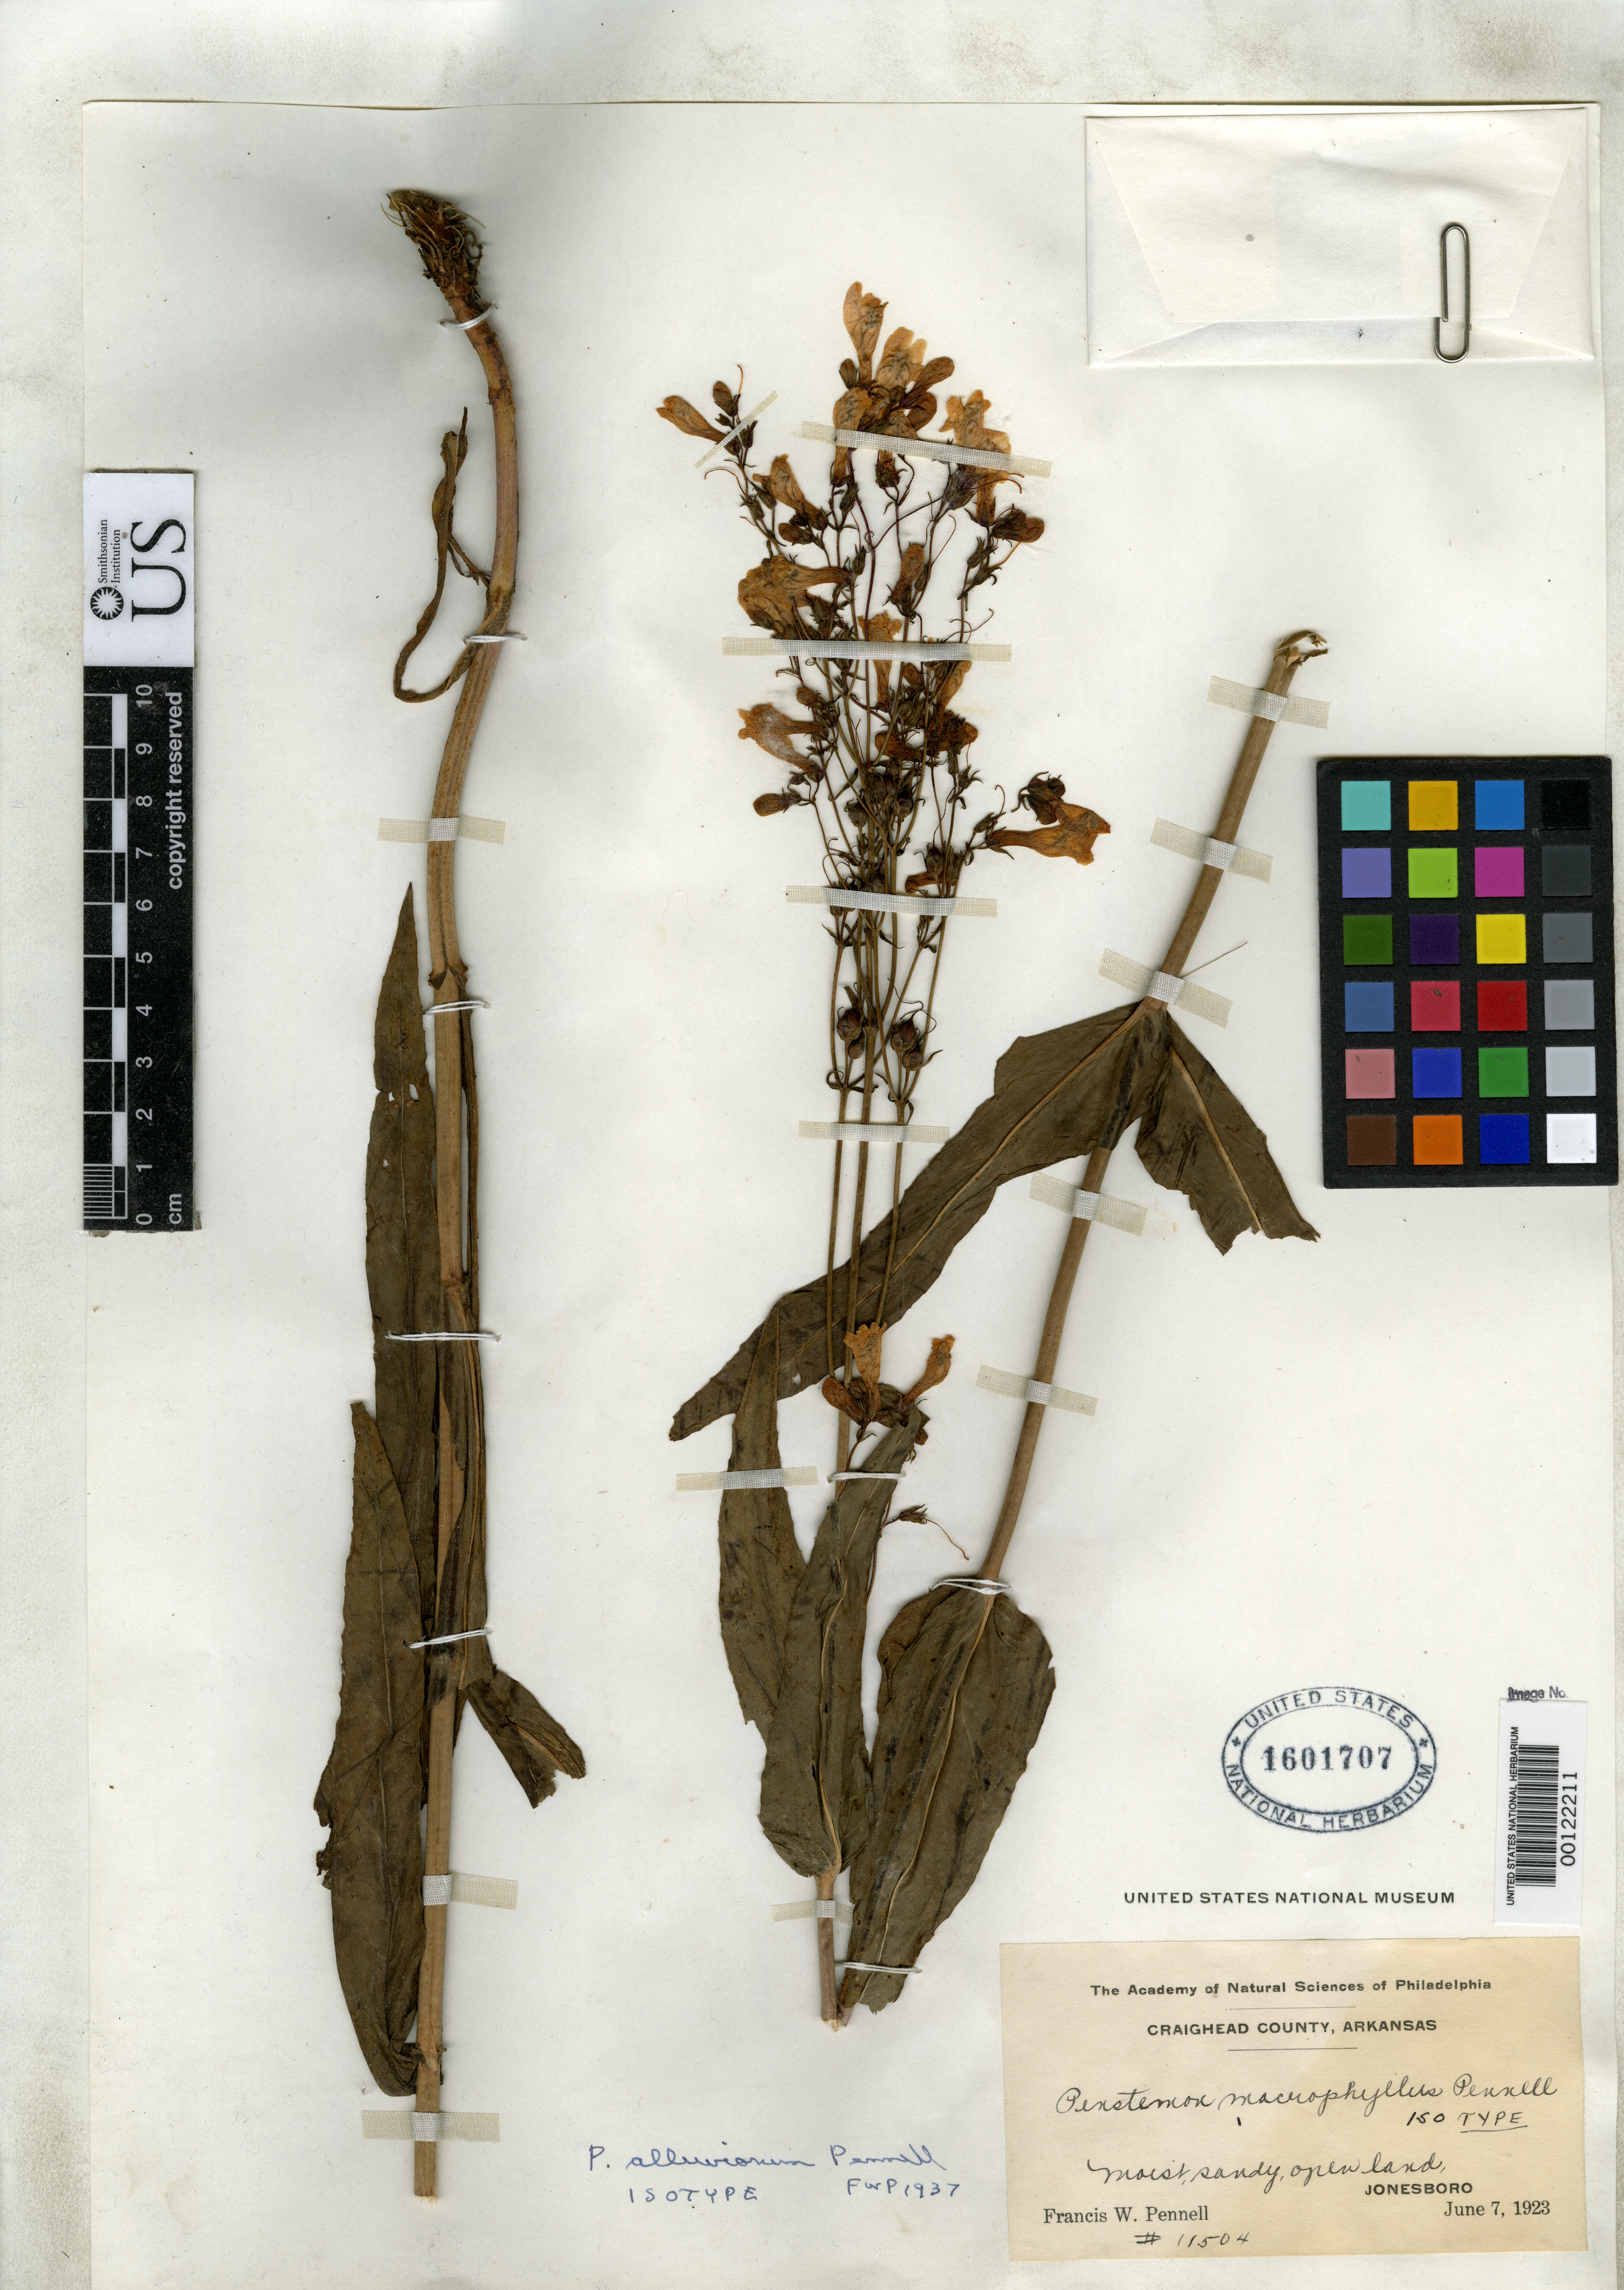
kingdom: Plantae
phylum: Tracheophyta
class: Magnoliopsida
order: Lamiales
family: Plantaginaceae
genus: Penstemon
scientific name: Penstemon alluviorum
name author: Pennell in Small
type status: Isotype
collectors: F. W. Pennell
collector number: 11504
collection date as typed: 07 Jun 1923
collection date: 1923-06-07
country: United States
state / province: Arkansas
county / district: Craighead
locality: Jonesboro.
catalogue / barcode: US 1601707